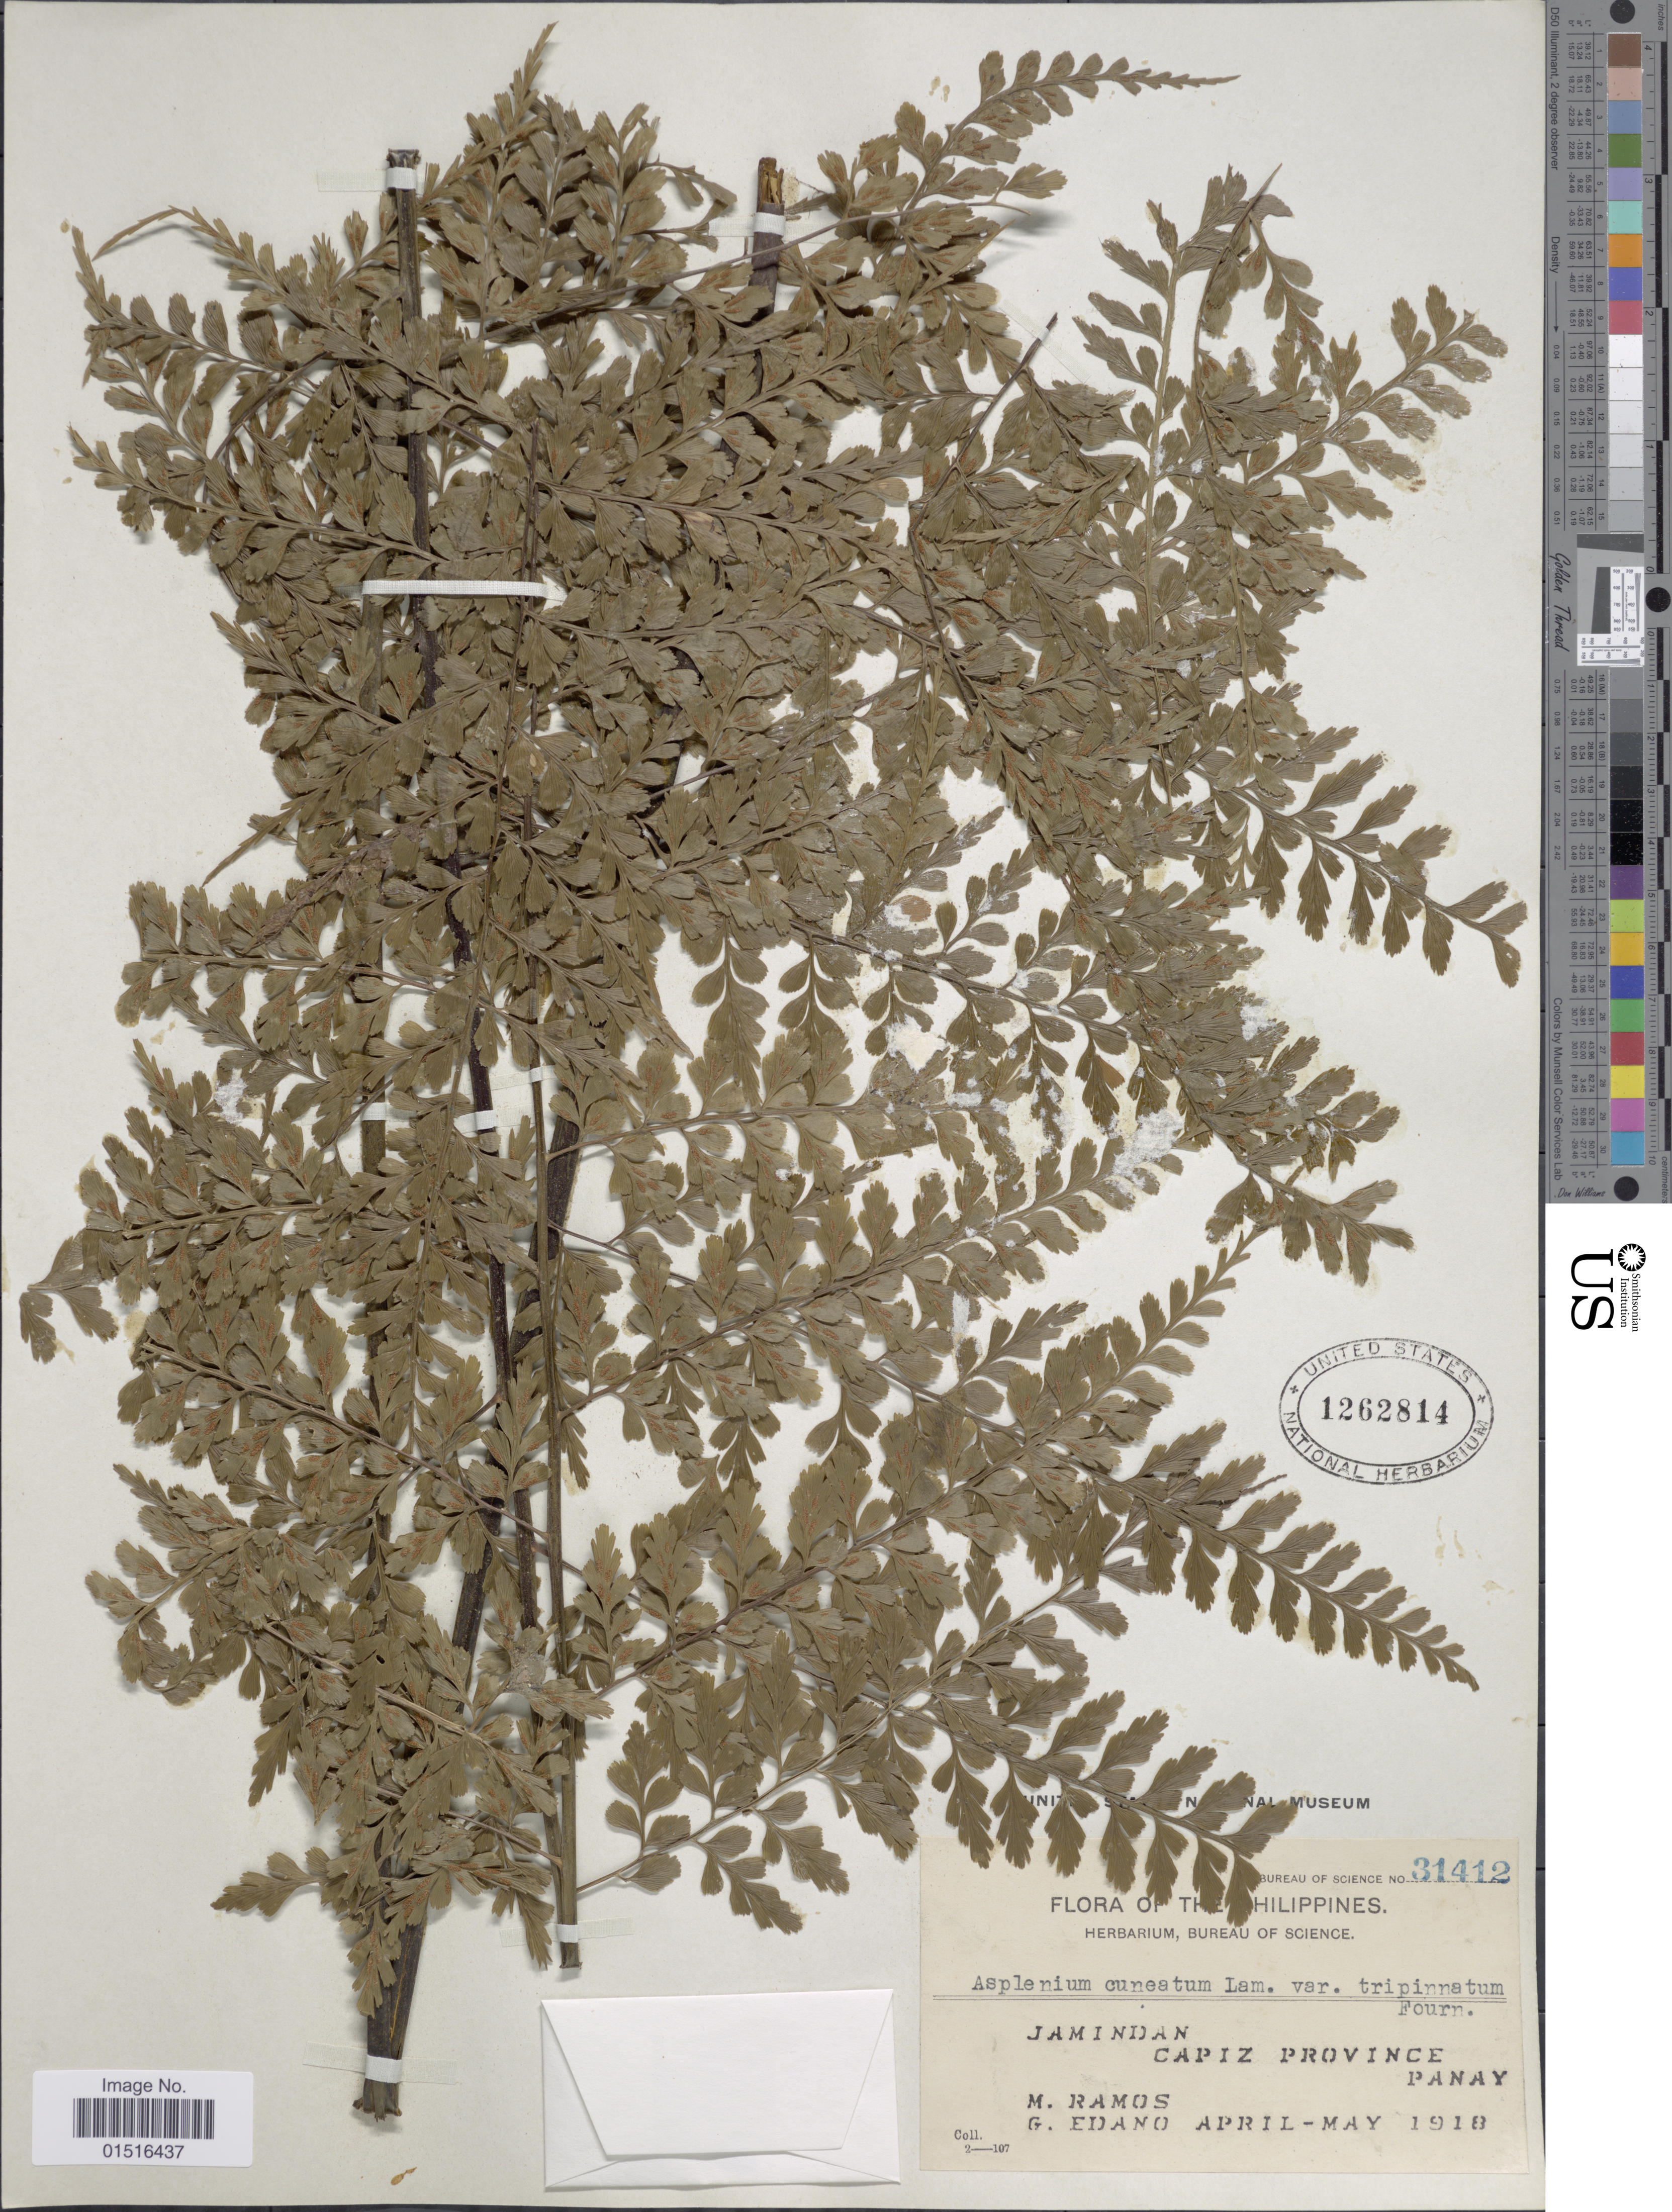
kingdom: Plantae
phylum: Tracheophyta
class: Polypodiopsida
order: Polypodiales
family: Aspleniaceae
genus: Asplenium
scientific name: Asplenium laserpitiifolium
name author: Lam.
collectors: M. Ramos & G. Edaño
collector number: Bureau of Science 31412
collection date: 1918-04/1918-05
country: Philippines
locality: Jamindan, Capiz Province, Panay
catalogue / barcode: US 1262814